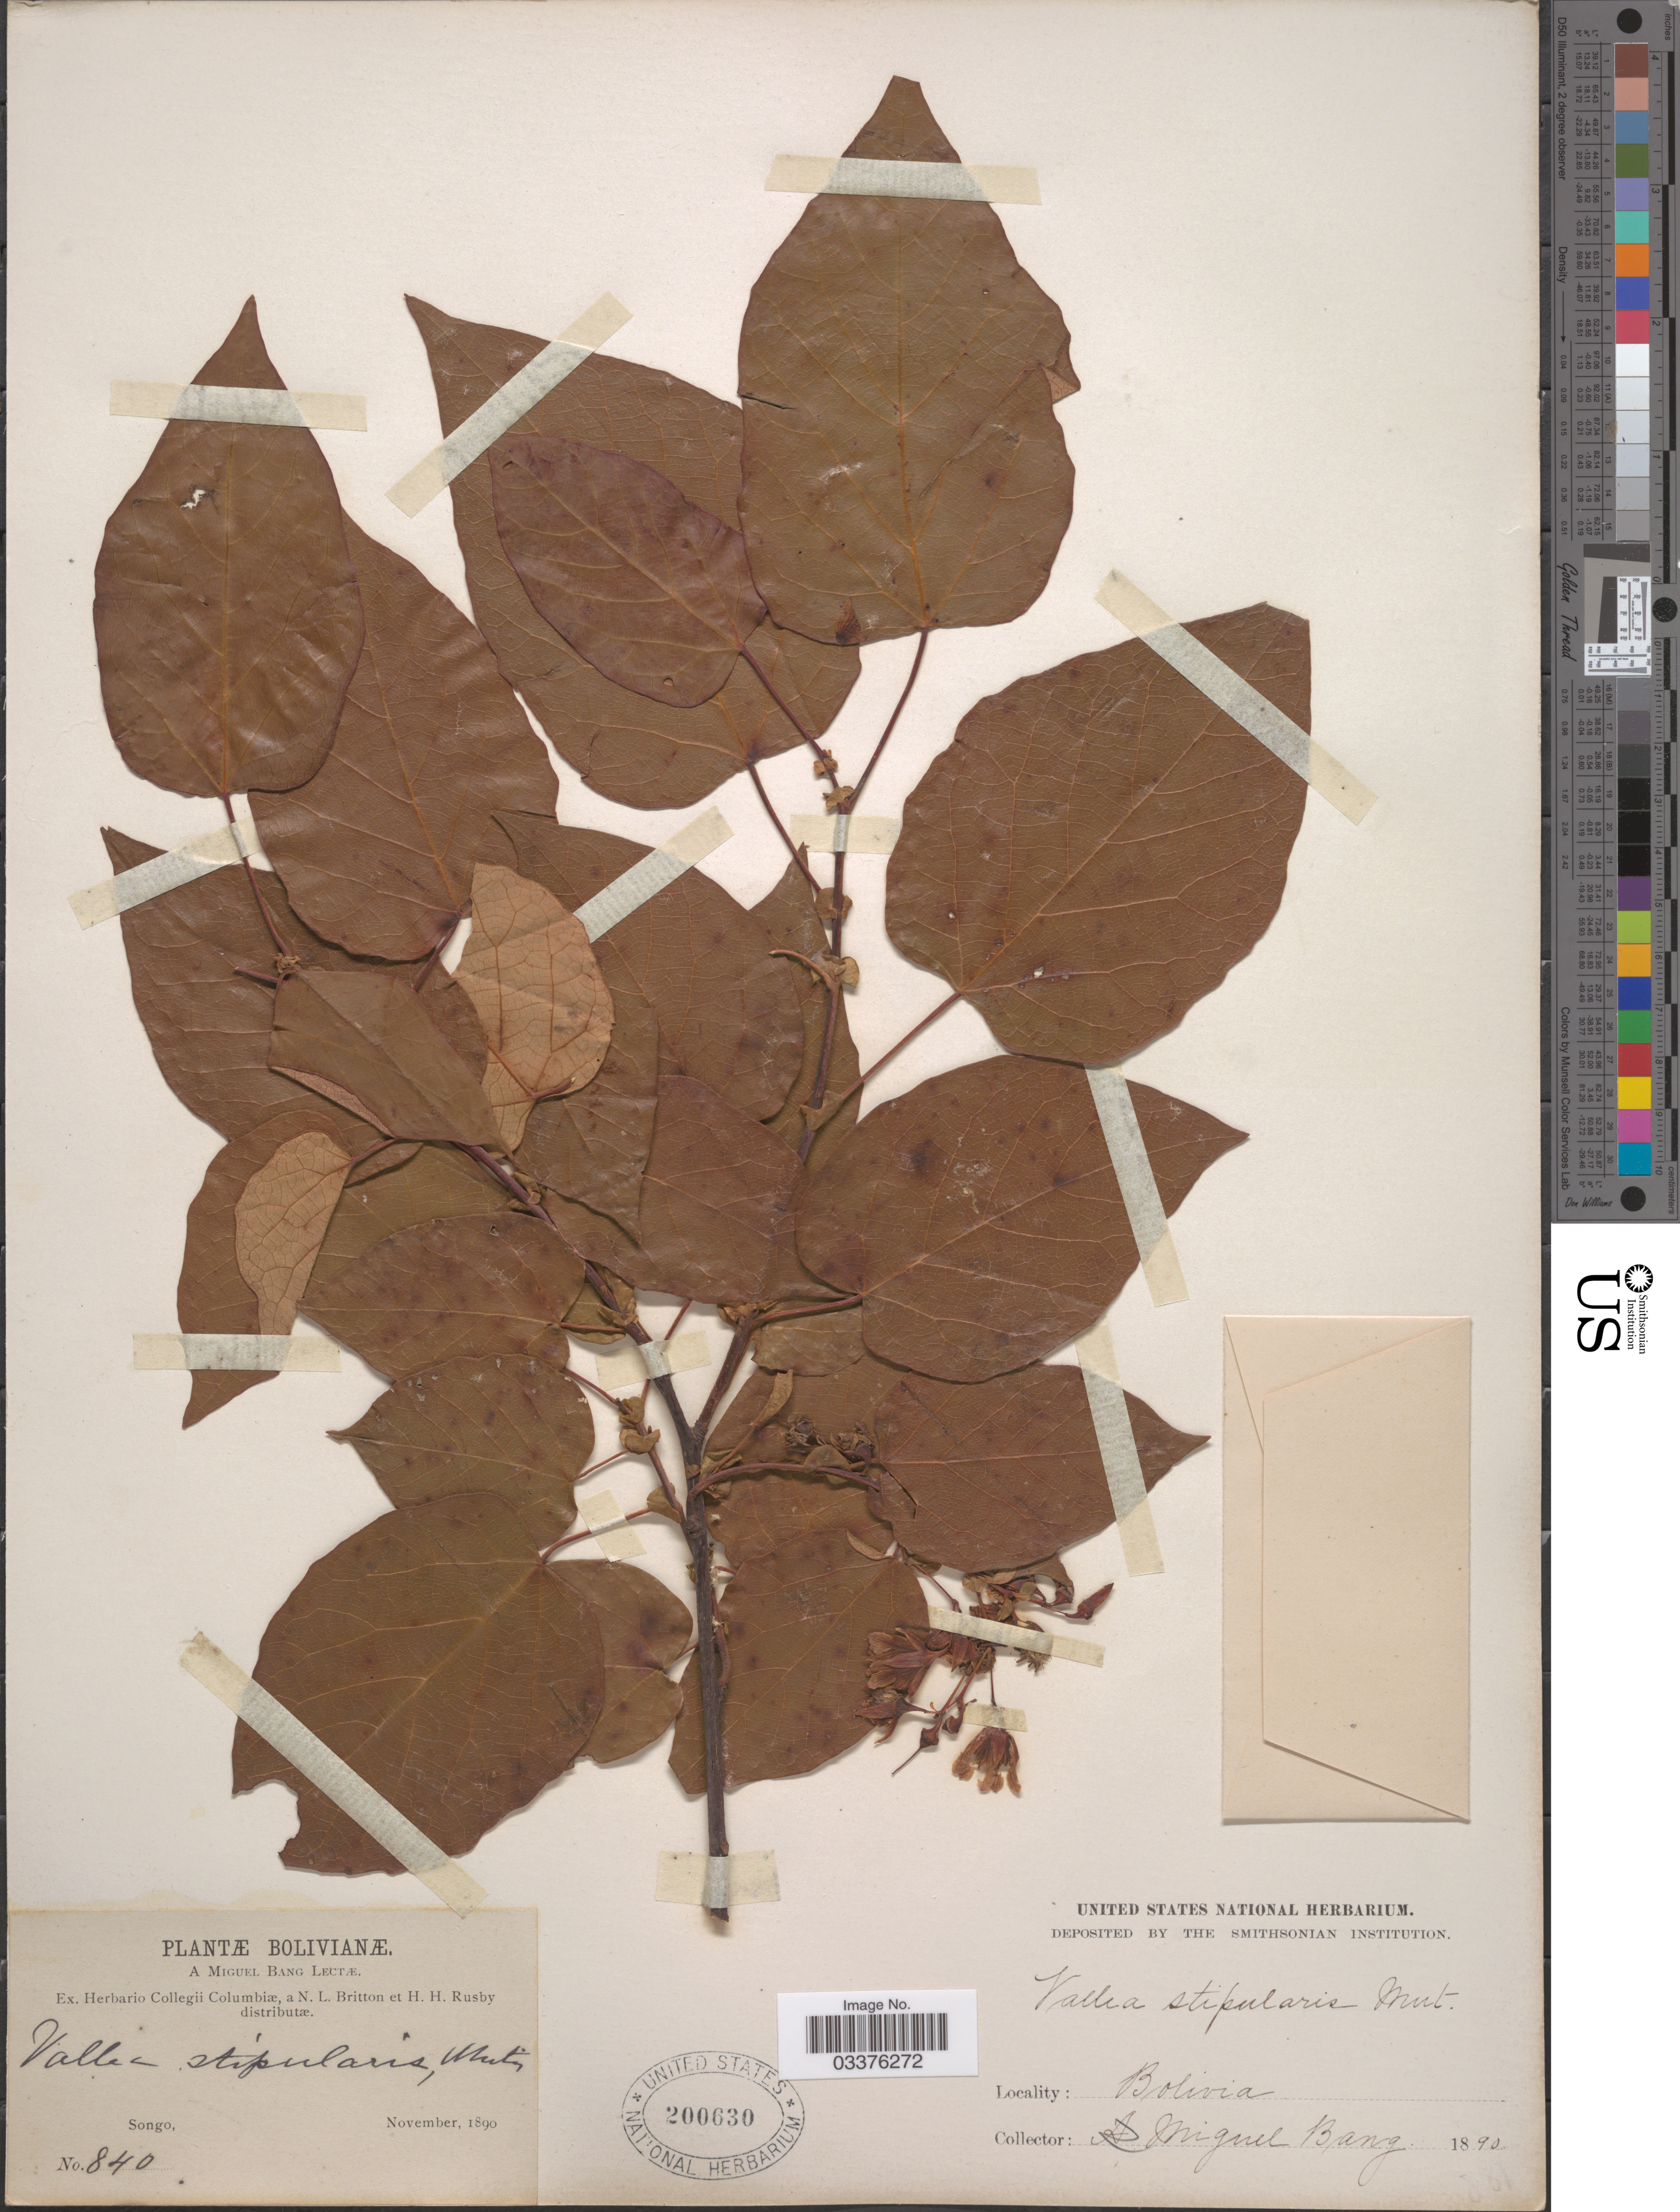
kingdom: Plantae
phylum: Tracheophyta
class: Magnoliopsida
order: Oxalidales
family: Elaeocarpaceae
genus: Vallea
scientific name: Vallea stipularis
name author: L. f.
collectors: M. Bang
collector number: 840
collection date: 1890-11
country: Bolivia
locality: Songo.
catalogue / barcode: US 200630